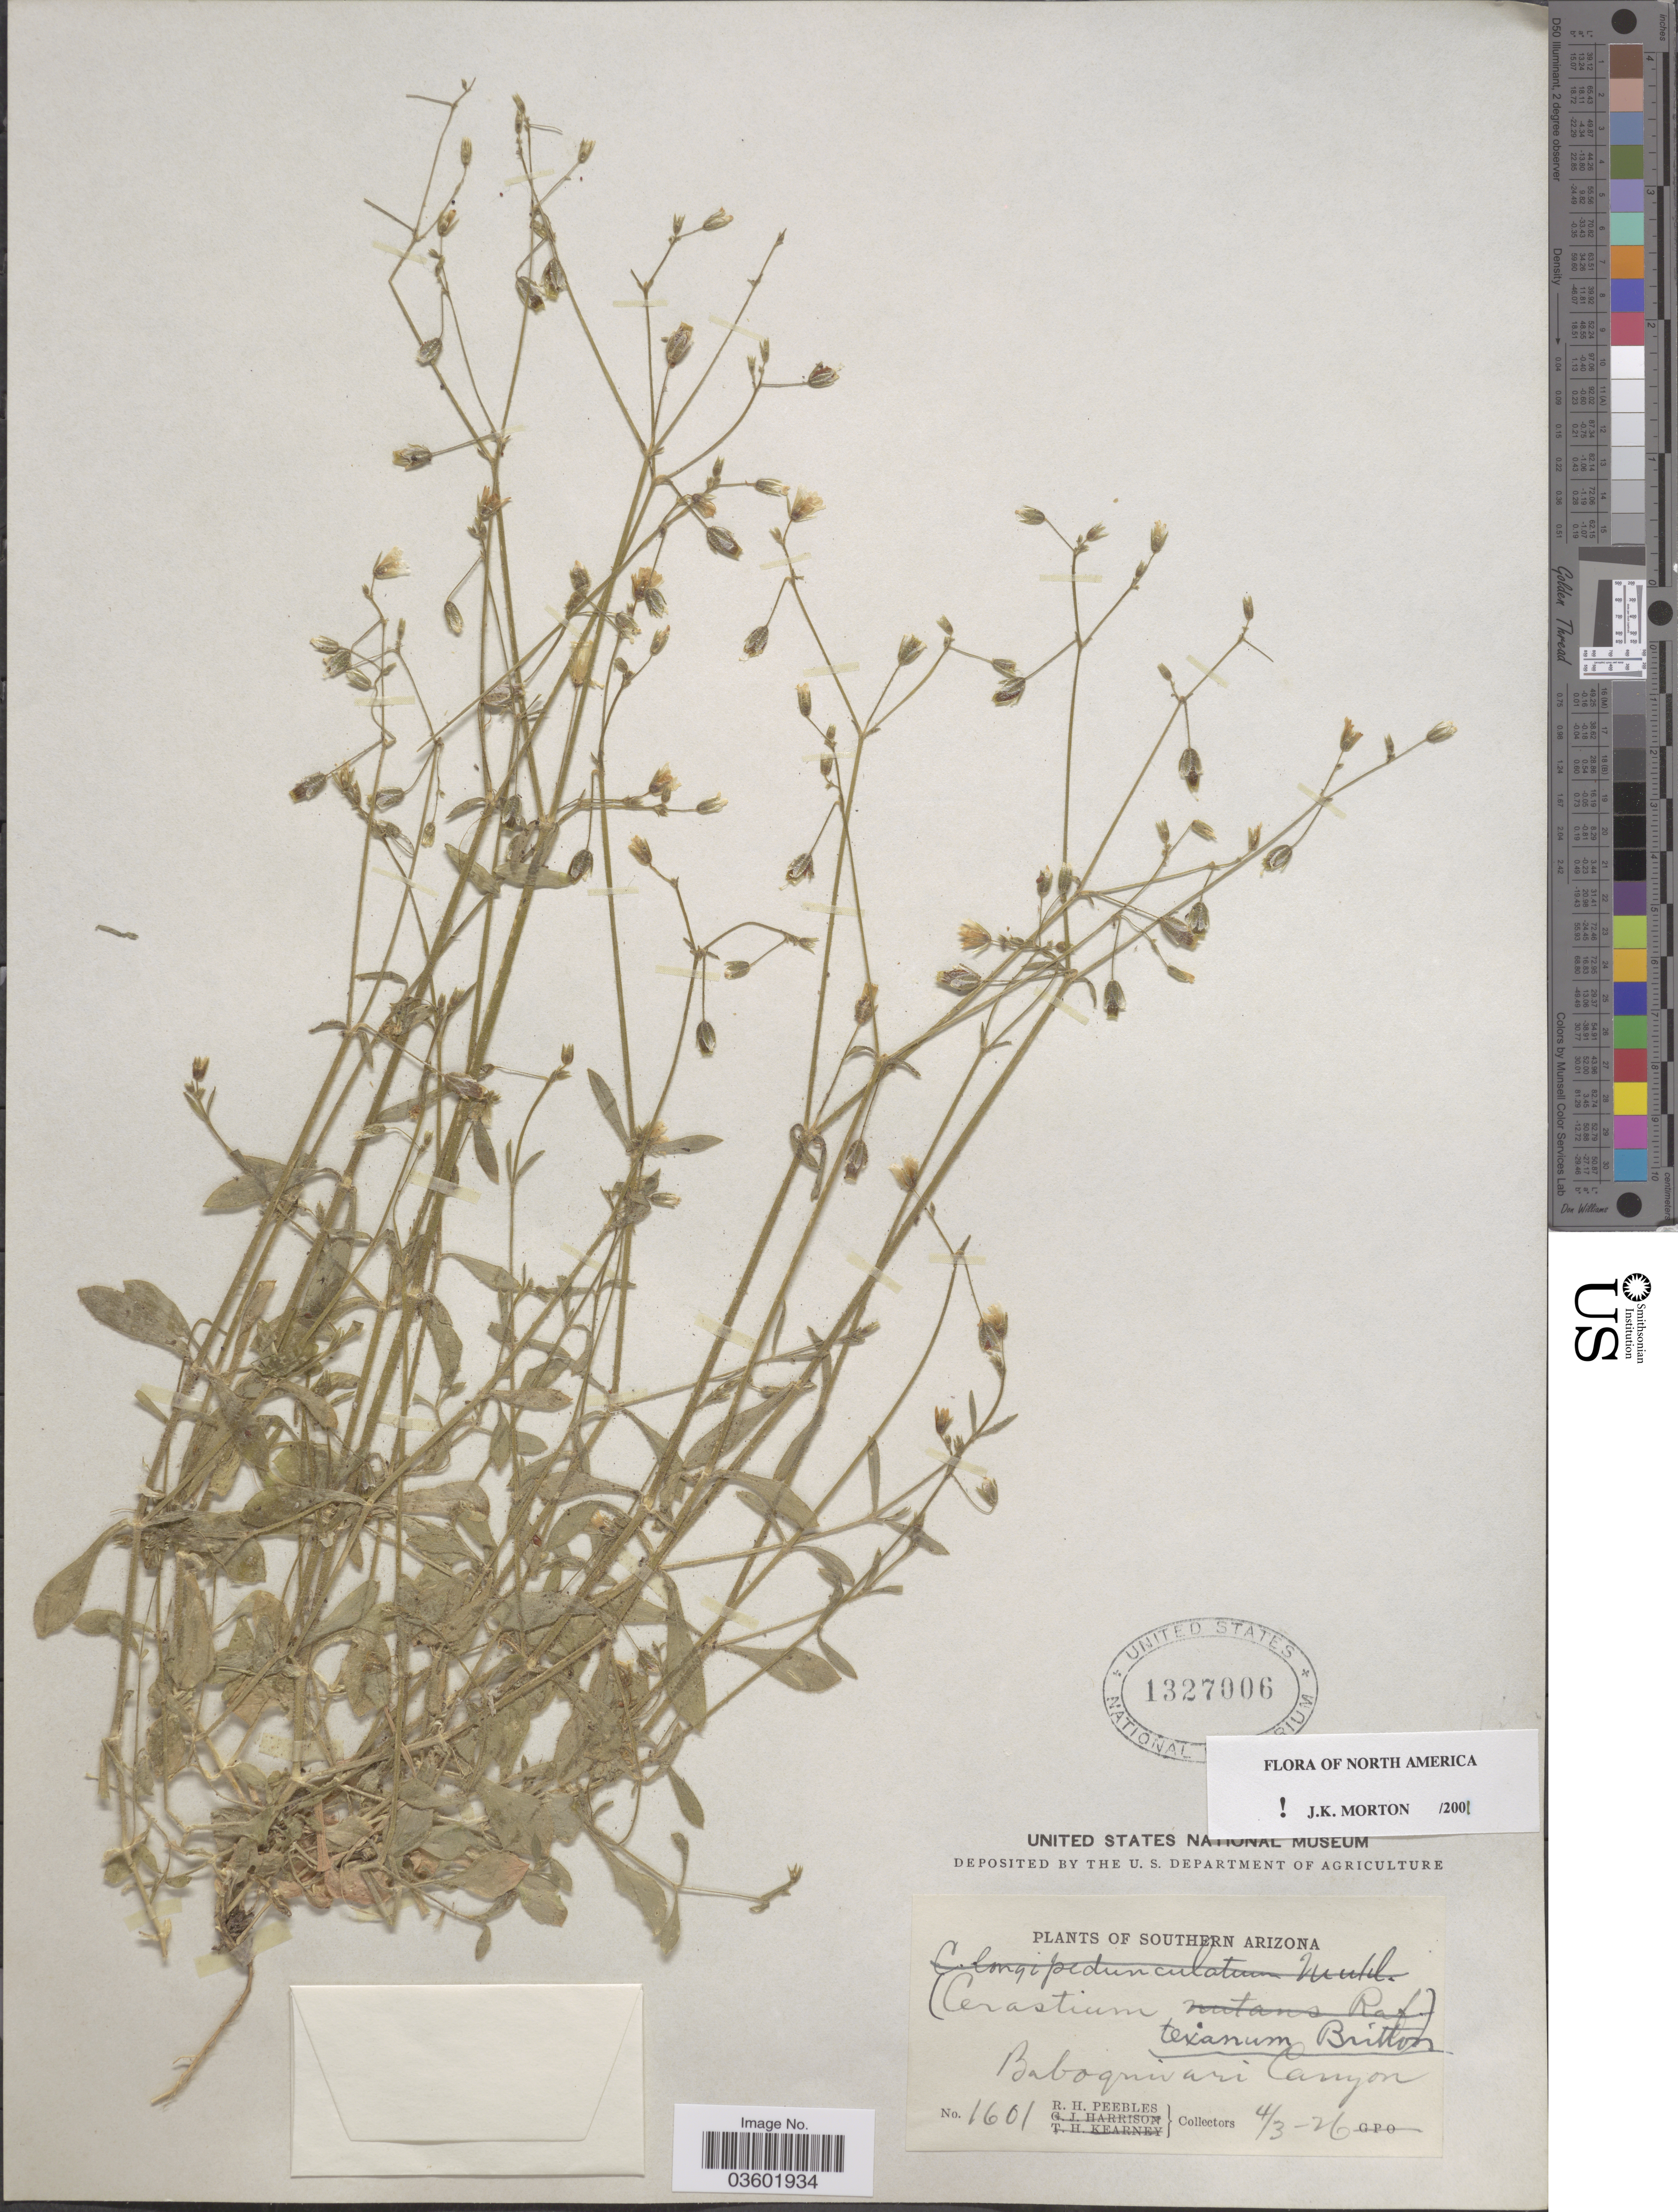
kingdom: Plantae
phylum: Tracheophyta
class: Magnoliopsida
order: Caryophyllales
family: Caryophyllaceae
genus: Cerastium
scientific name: Cerastium texanum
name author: Britton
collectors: R. H. Peebles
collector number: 1601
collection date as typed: Transcribed d/m/y: 3/4/26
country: United States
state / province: Arizona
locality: Southern Arizona. Baboquivari Canyon.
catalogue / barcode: US 1327006